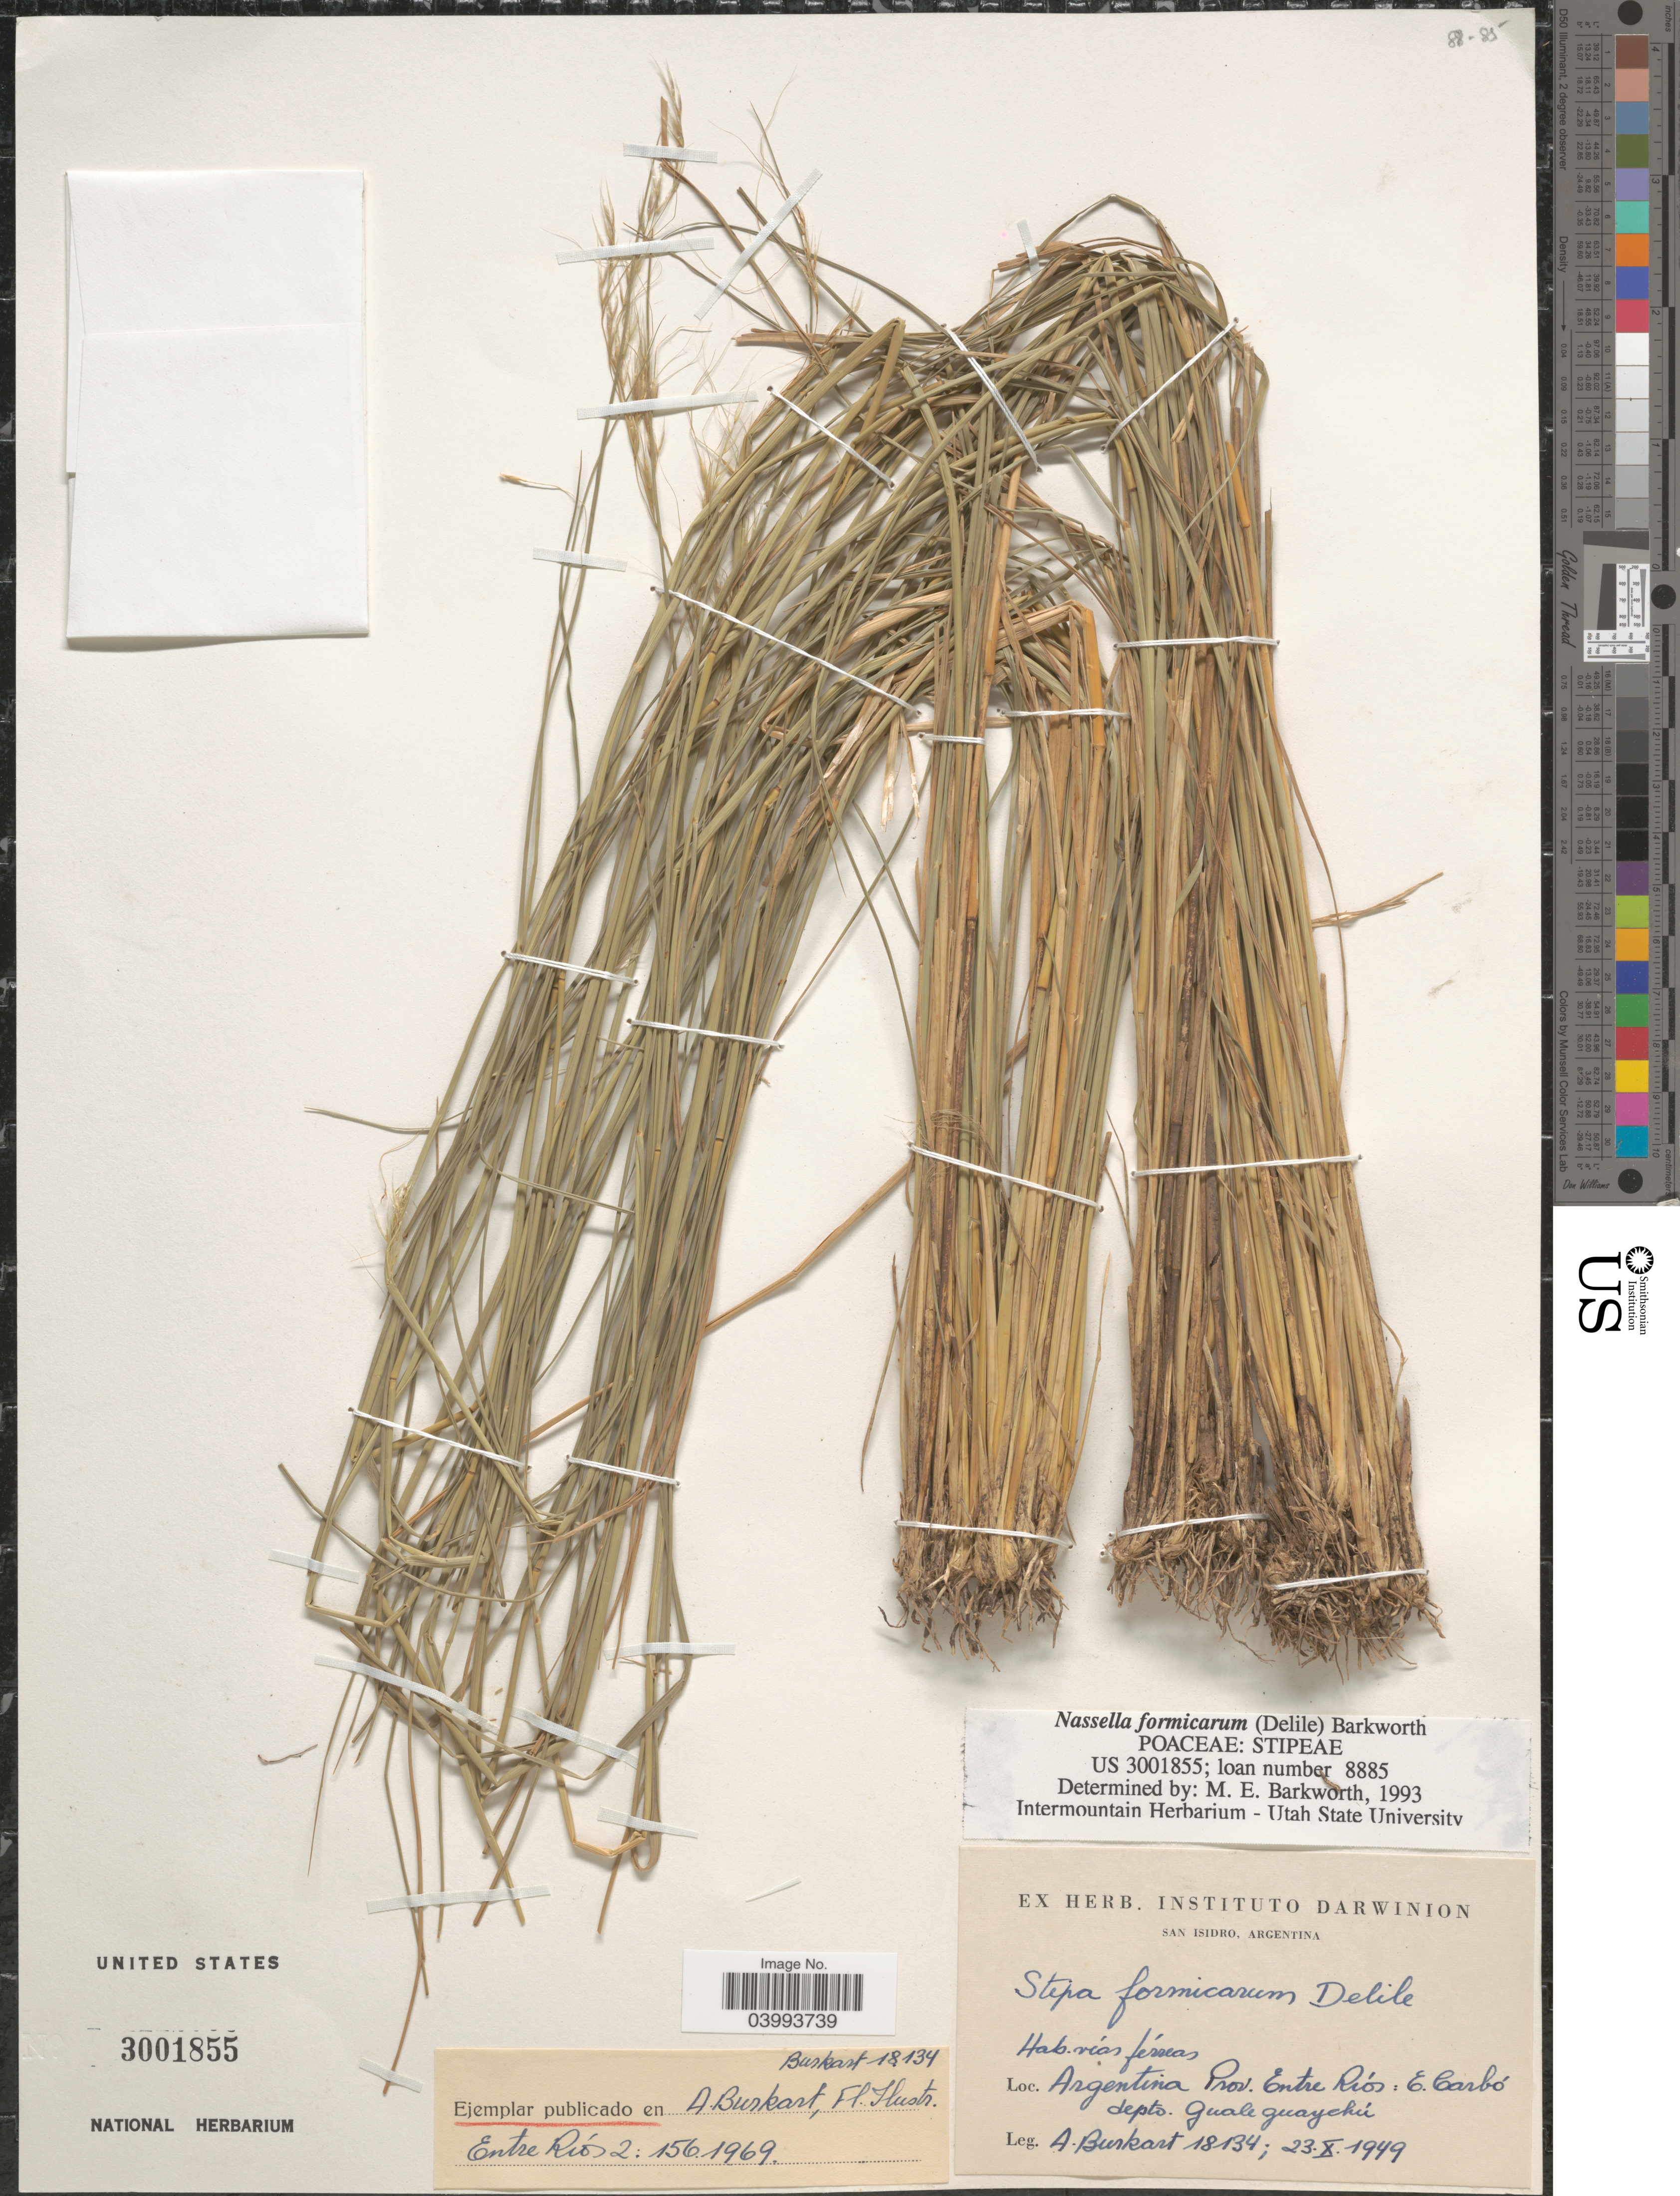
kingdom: Plantae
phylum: Tracheophyta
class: Liliopsida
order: Poales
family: Poaceae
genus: Nassella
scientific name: Nassella formicarum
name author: (Delile) Barkworth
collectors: A. E. Burkart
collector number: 18134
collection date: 1949-10-23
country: Argentina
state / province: Entre Rios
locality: E. Carbó depto. Gualeguaychú.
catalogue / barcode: US 3001855